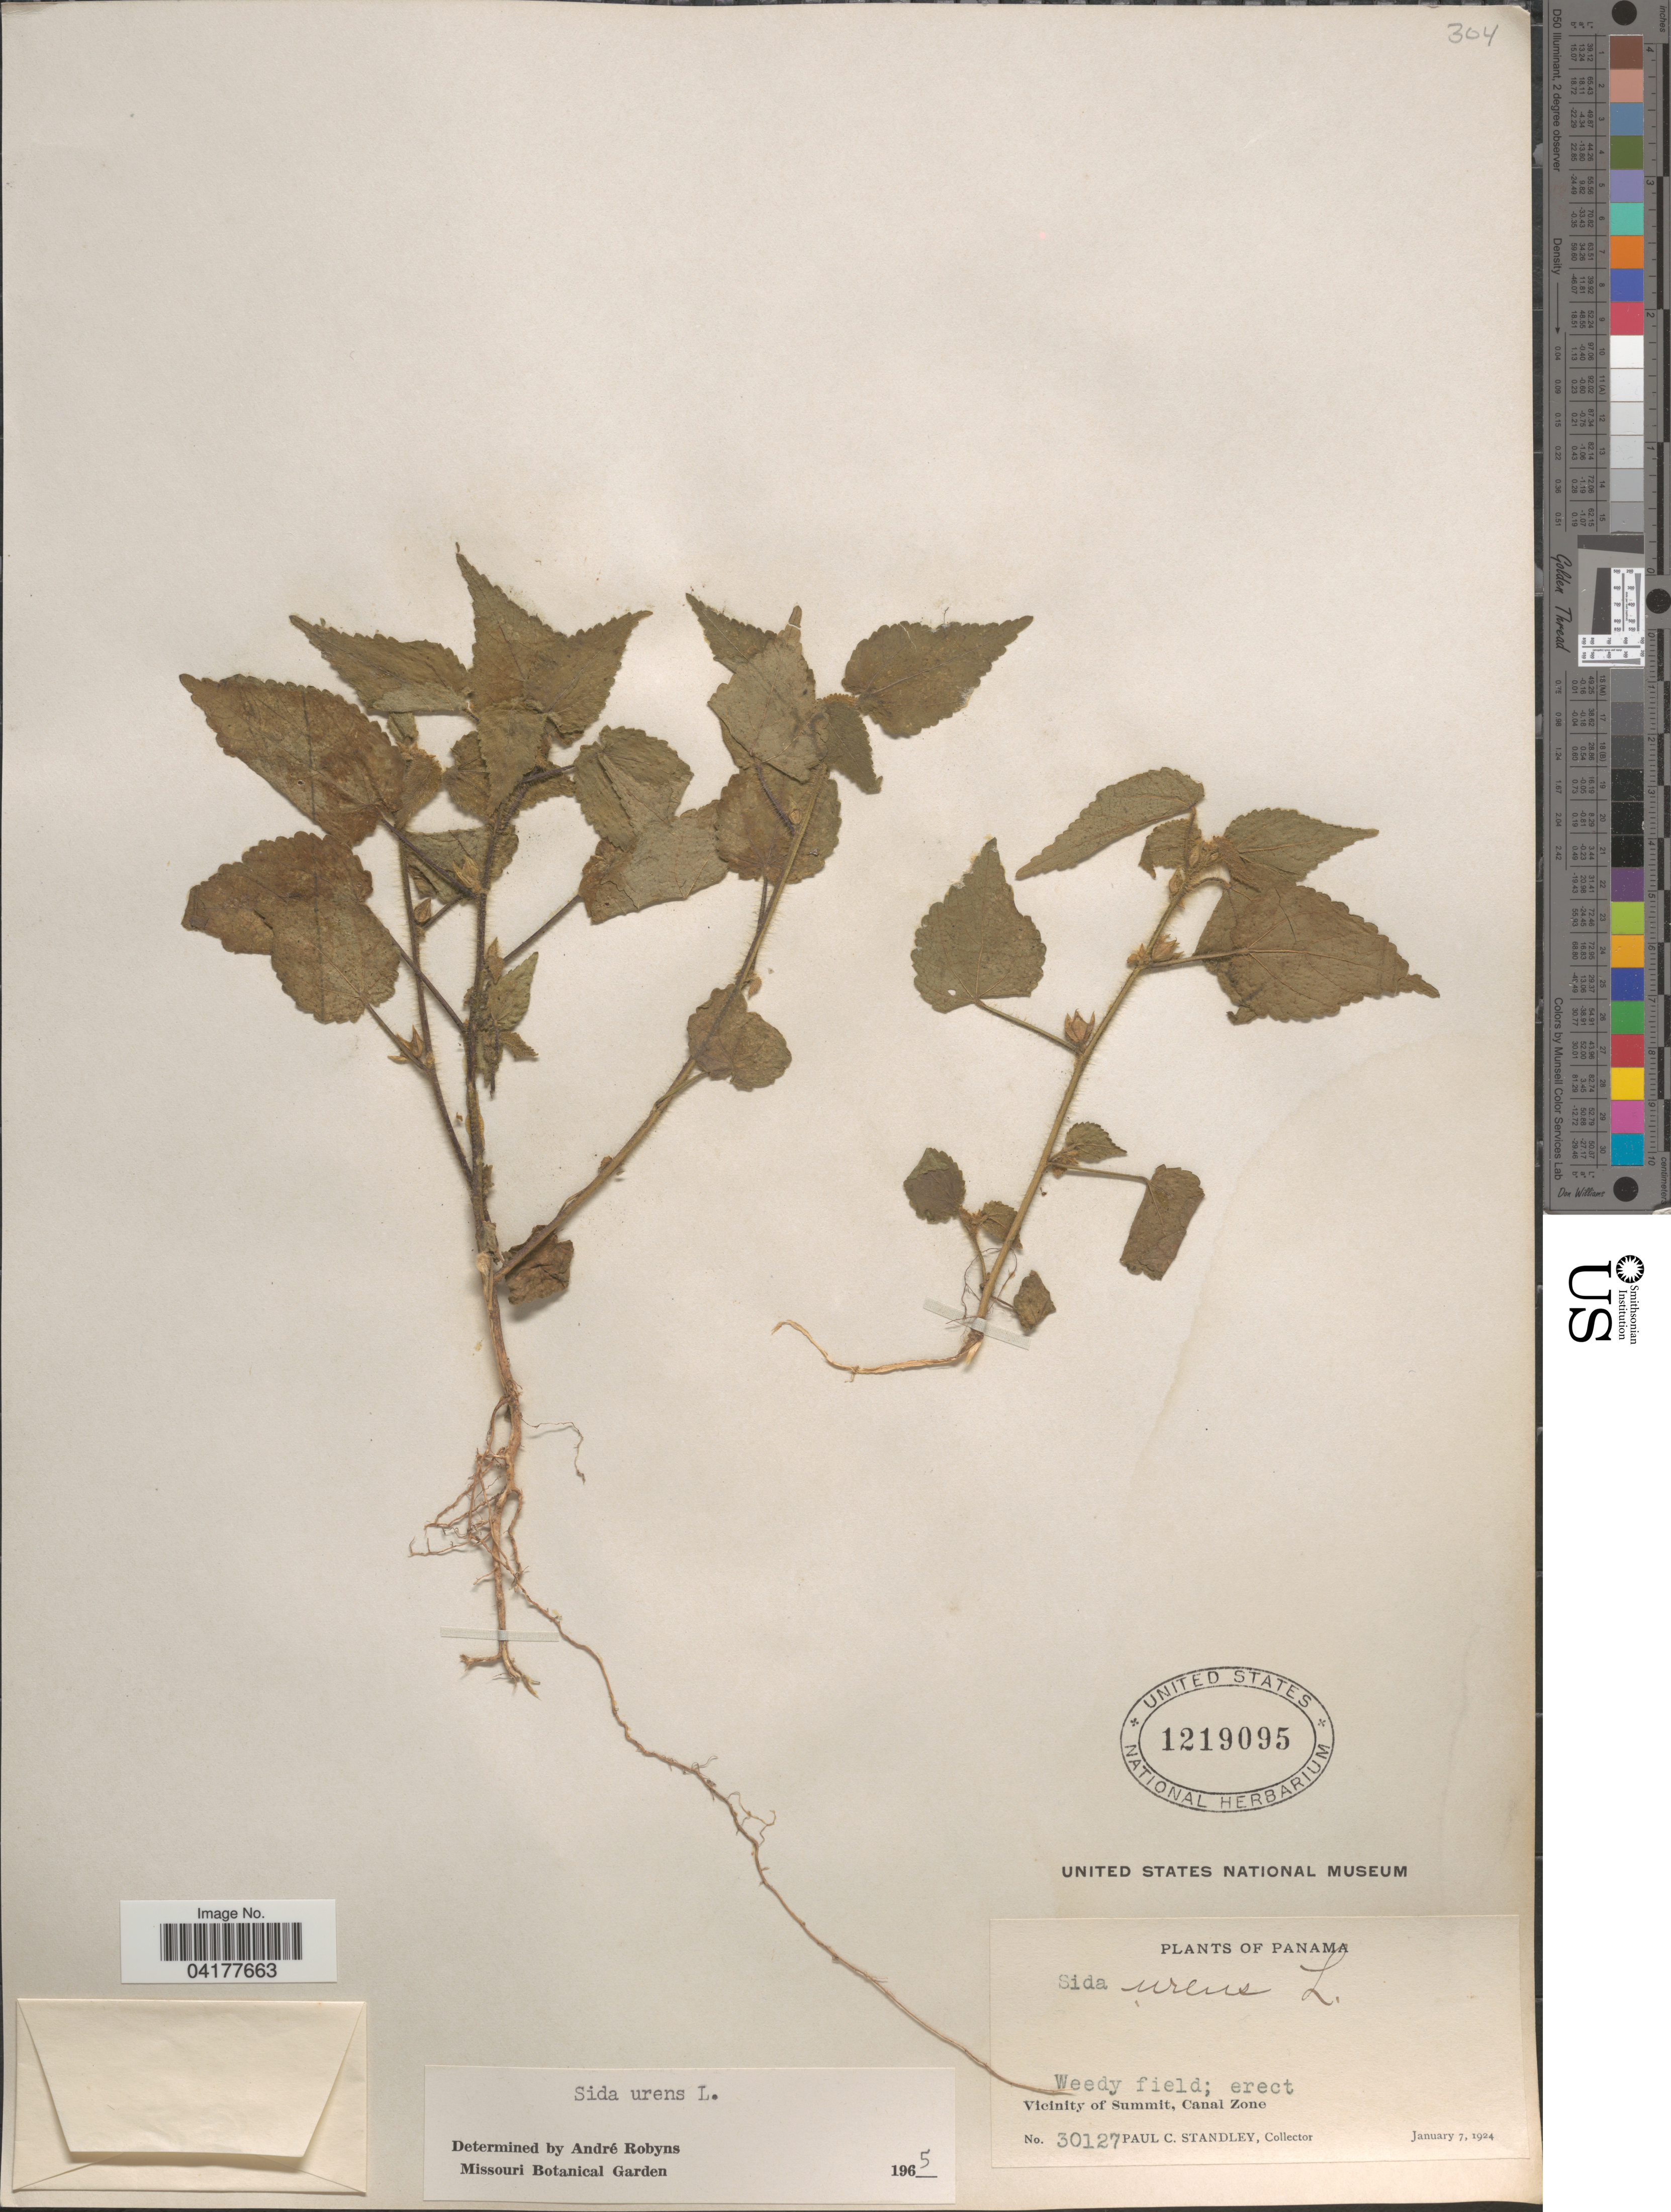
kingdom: Plantae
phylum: Tracheophyta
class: Magnoliopsida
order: Malvales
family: Malvaceae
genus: Sida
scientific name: Sida urens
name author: L.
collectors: P. C. Standley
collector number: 30127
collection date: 1924-01-07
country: Panama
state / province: Colón / Panamá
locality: Vicinity of Summit, Canal Zone.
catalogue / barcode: US 1219095